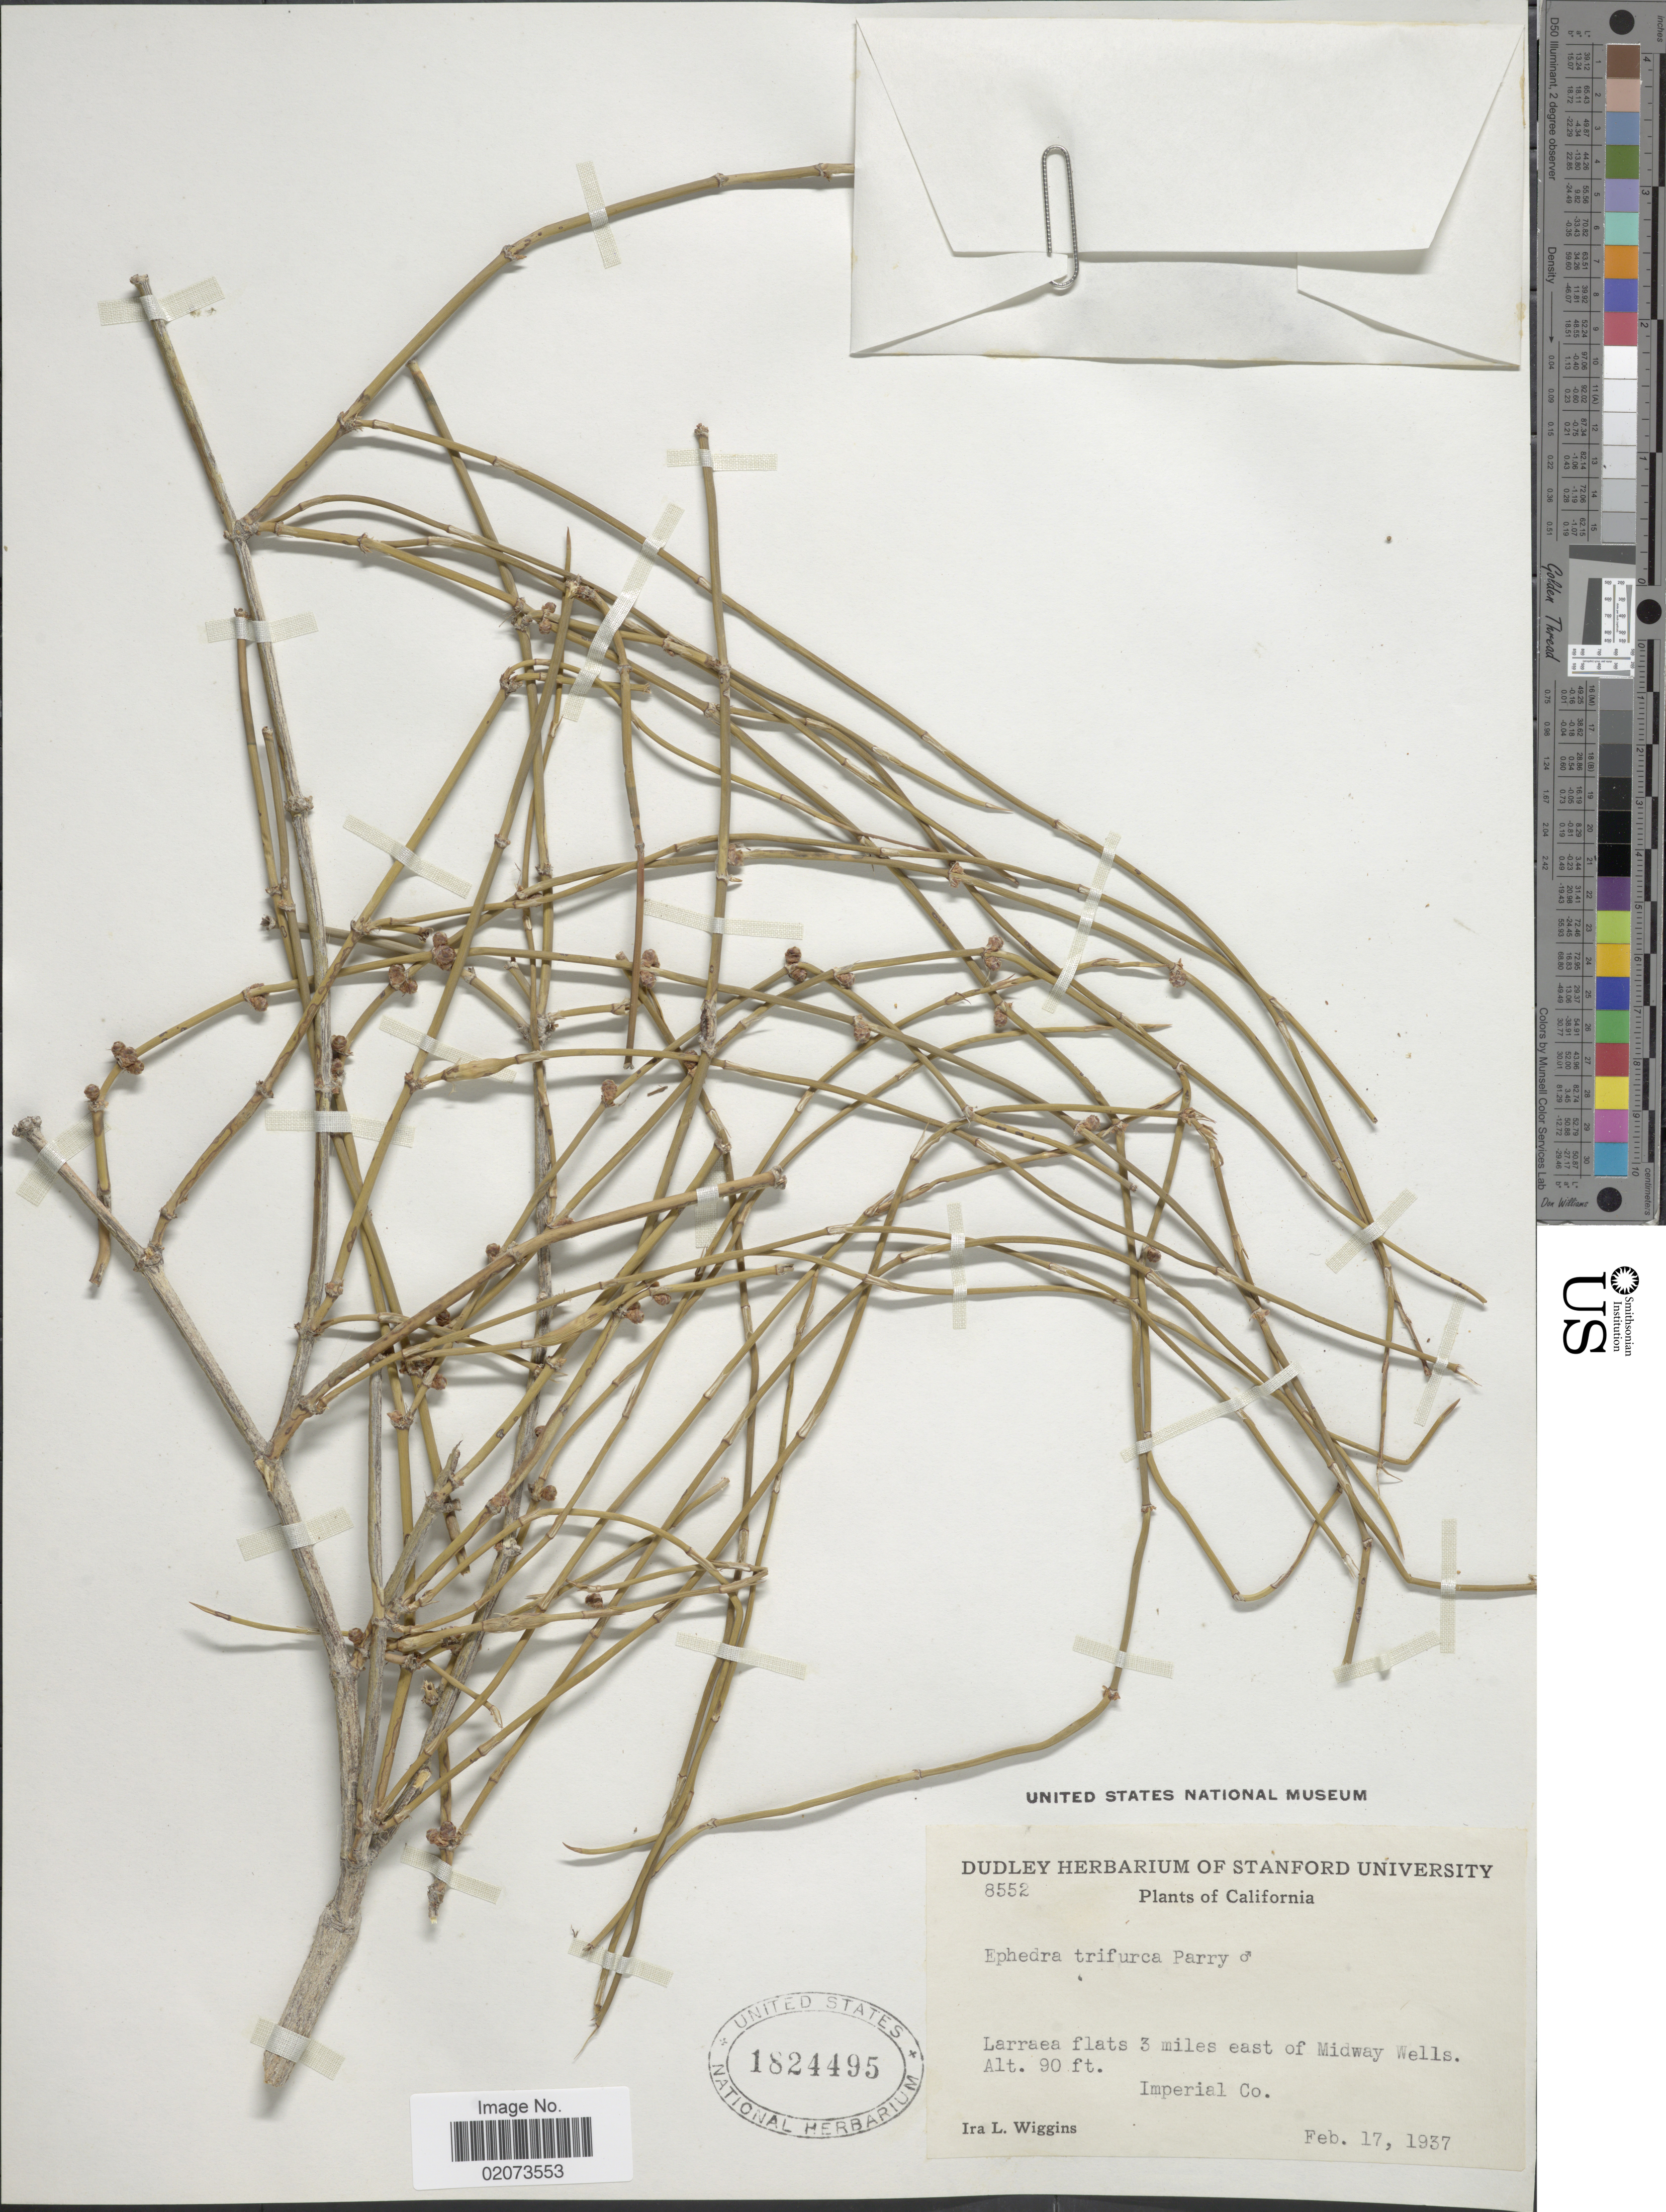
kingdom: Plantae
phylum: Tracheophyta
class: Gnetopsida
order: Ephedrales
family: Ephedraceae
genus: Ephedra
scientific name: Ephedra trifurca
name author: Torr. ex S. Watson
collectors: I. L. Wiggins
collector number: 8552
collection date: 1937-02-17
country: United States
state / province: California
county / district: Imperial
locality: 3 miles east of Midway Wells. Imperial Co.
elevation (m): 27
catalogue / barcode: US 1824495